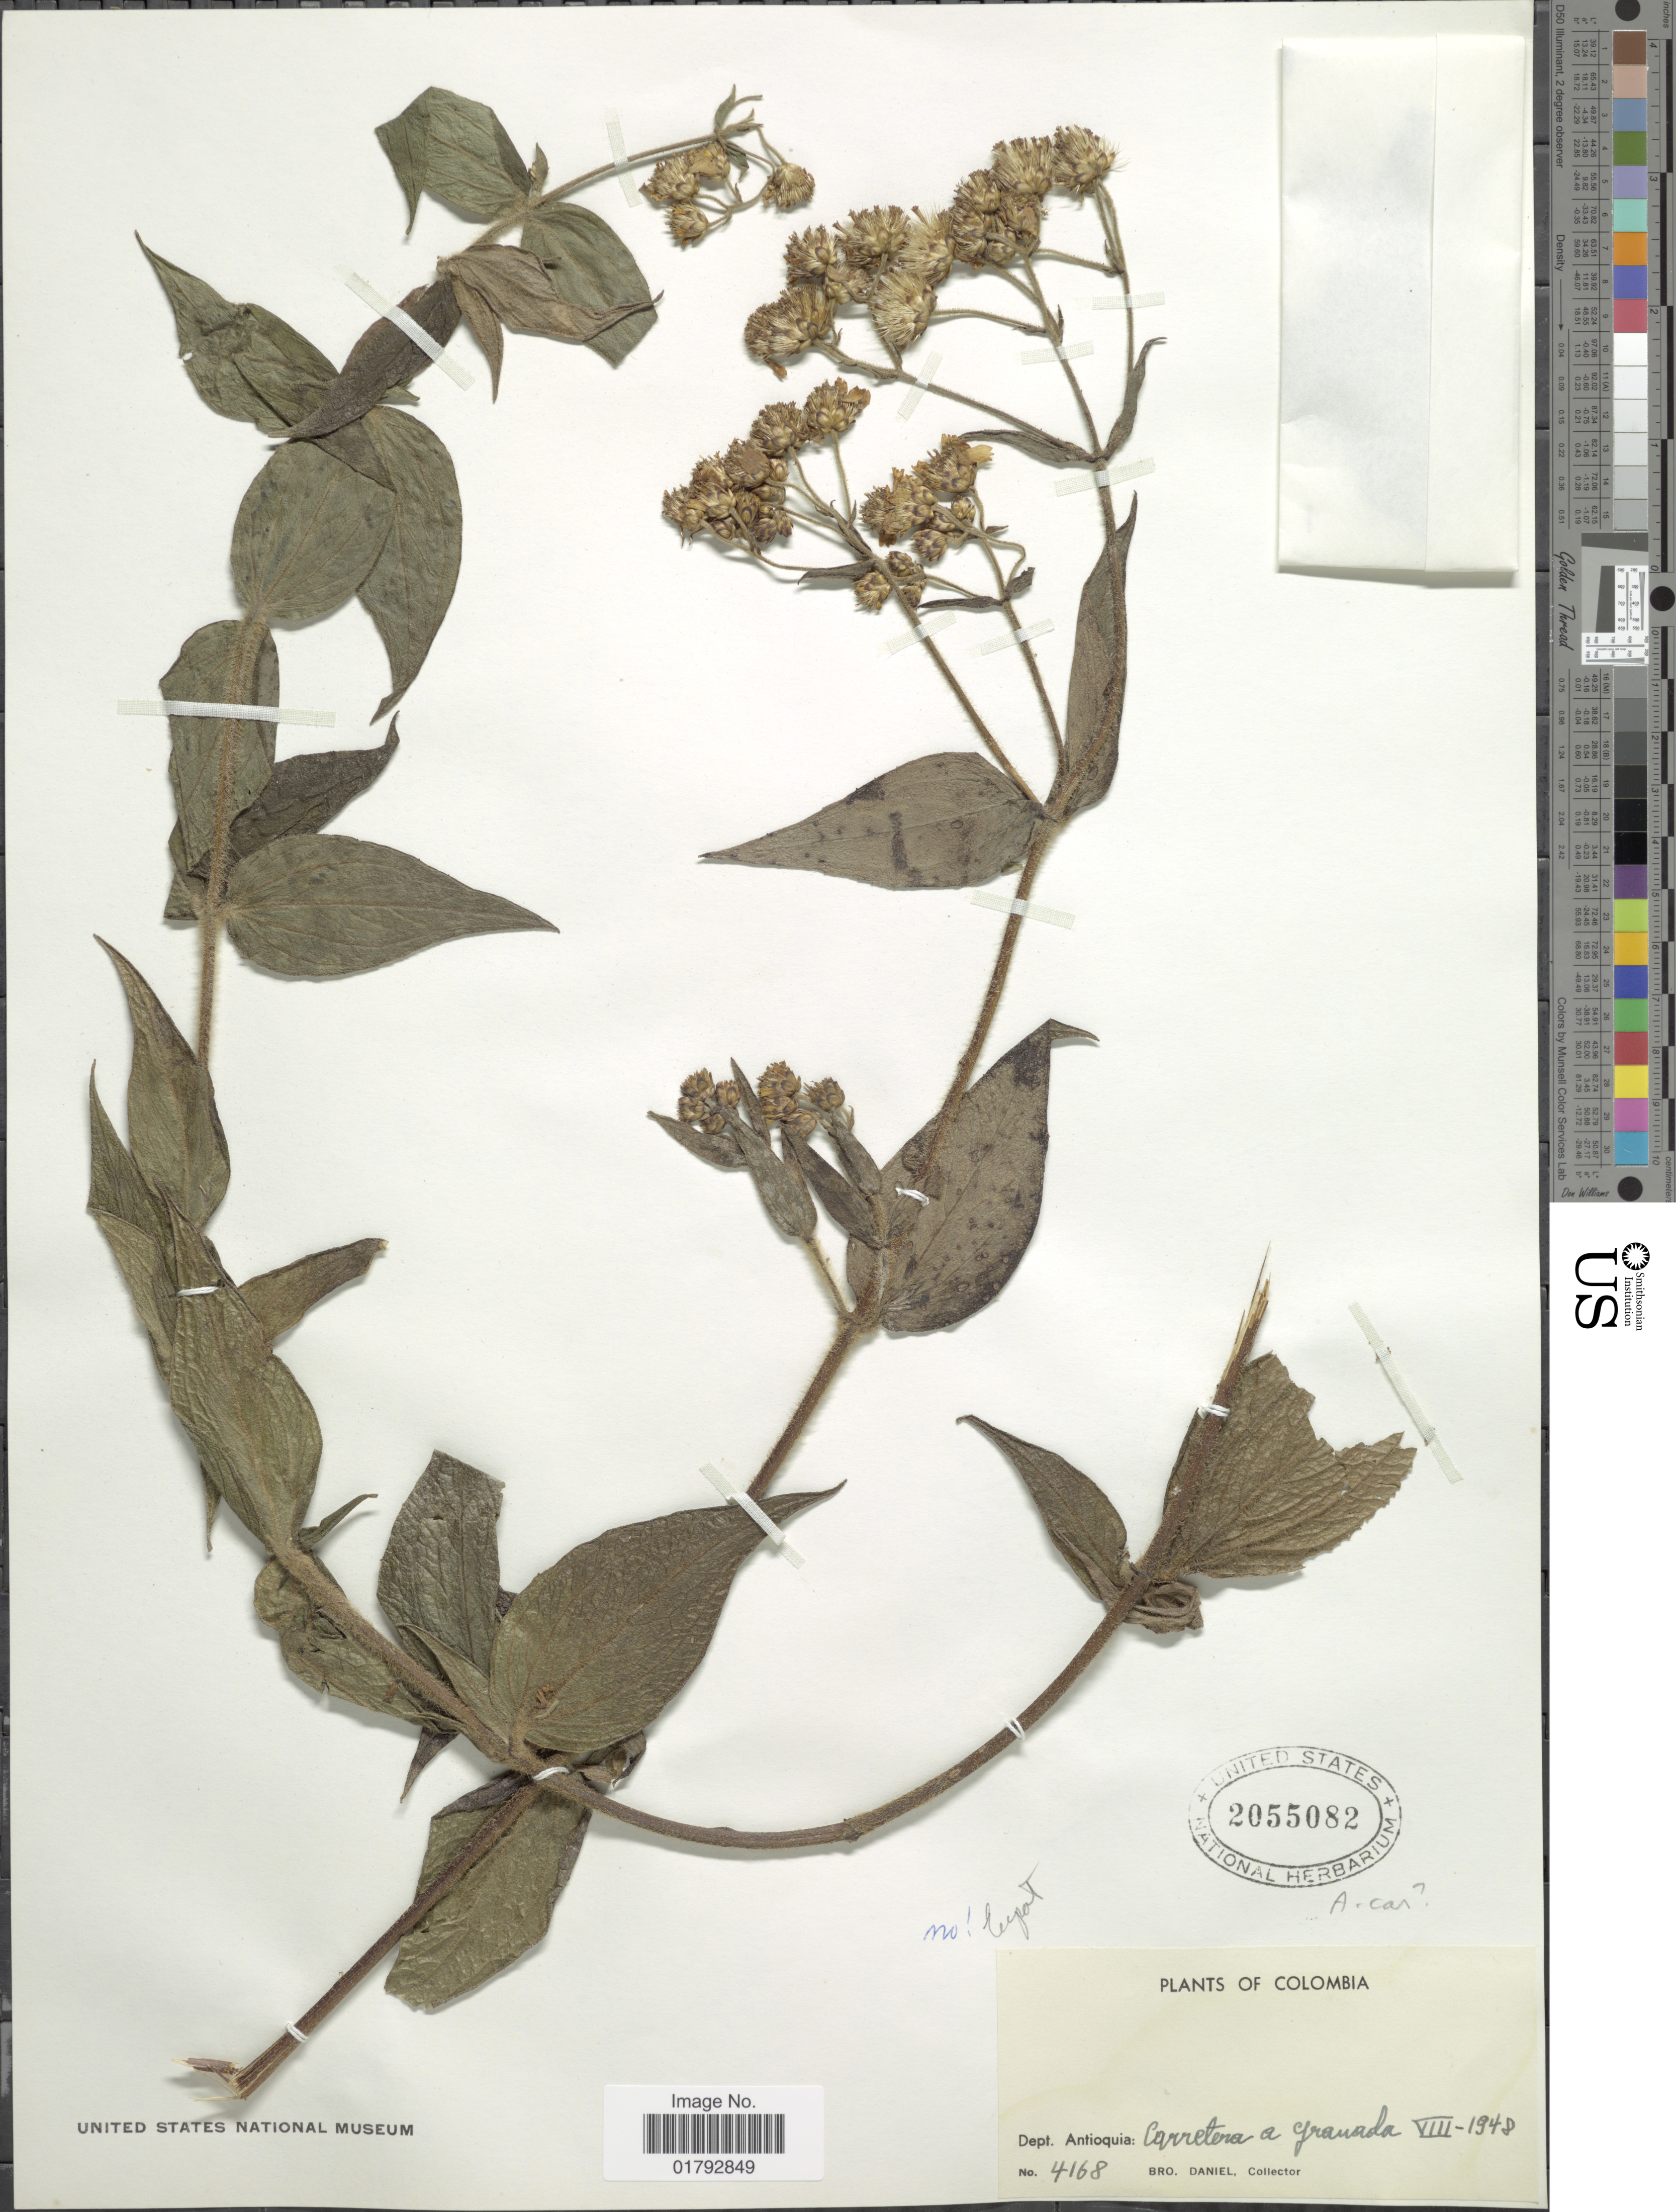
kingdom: Plantae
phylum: Tracheophyta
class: Magnoliopsida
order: Asterales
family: Asteraceae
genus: Alloispermum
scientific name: Alloispermum caracasanum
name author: (Kunth) H. Rob.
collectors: Bro. Daniel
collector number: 4168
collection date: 1948-08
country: Colombia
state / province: Antioquia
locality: Dept. Antioquia: Carretena a Granada.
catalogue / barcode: US 2055082